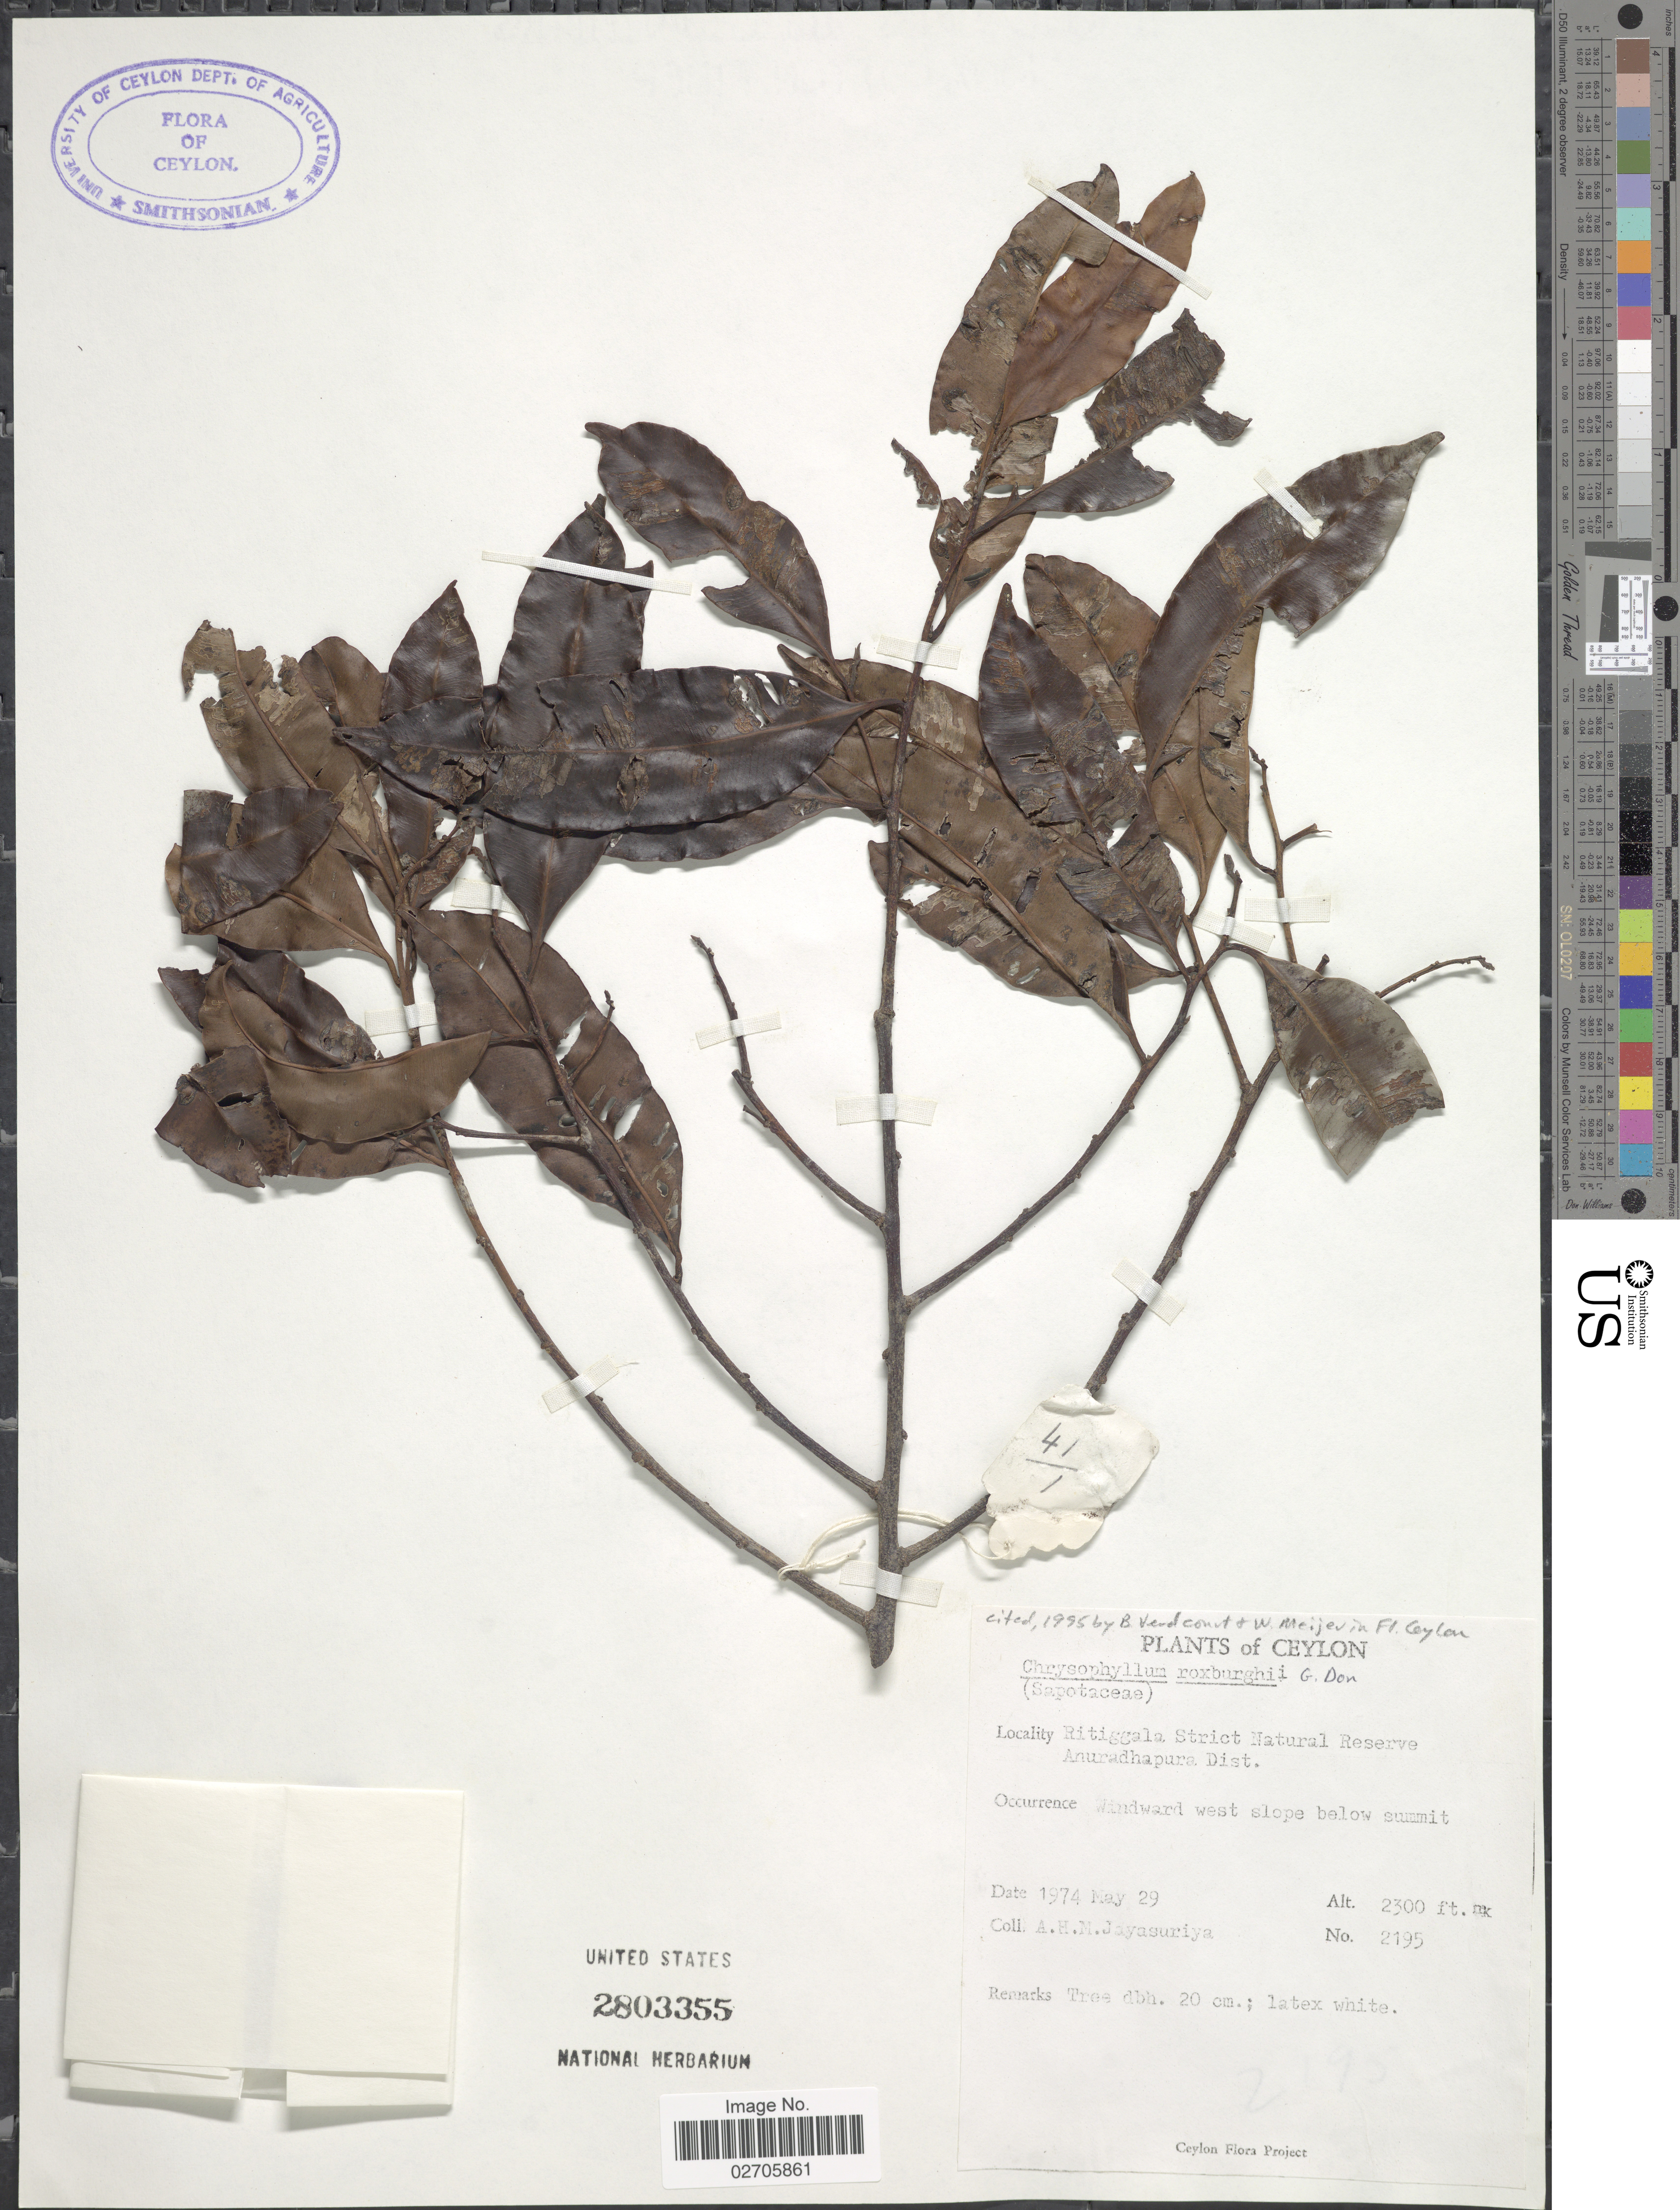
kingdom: Plantae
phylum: Tracheophyta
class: Magnoliopsida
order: Ericales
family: Sapotaceae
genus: Chrysophyllum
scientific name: Chrysophyllum roxburghii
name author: G. Don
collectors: A. H. Jayasuriya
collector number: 2195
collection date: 1974-05-29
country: Sri Lanka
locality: Ceylon, Ritigala Strict Natural Reserve, Anuradhapura Dist, Windward west slope below summit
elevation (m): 701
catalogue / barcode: US 2803355